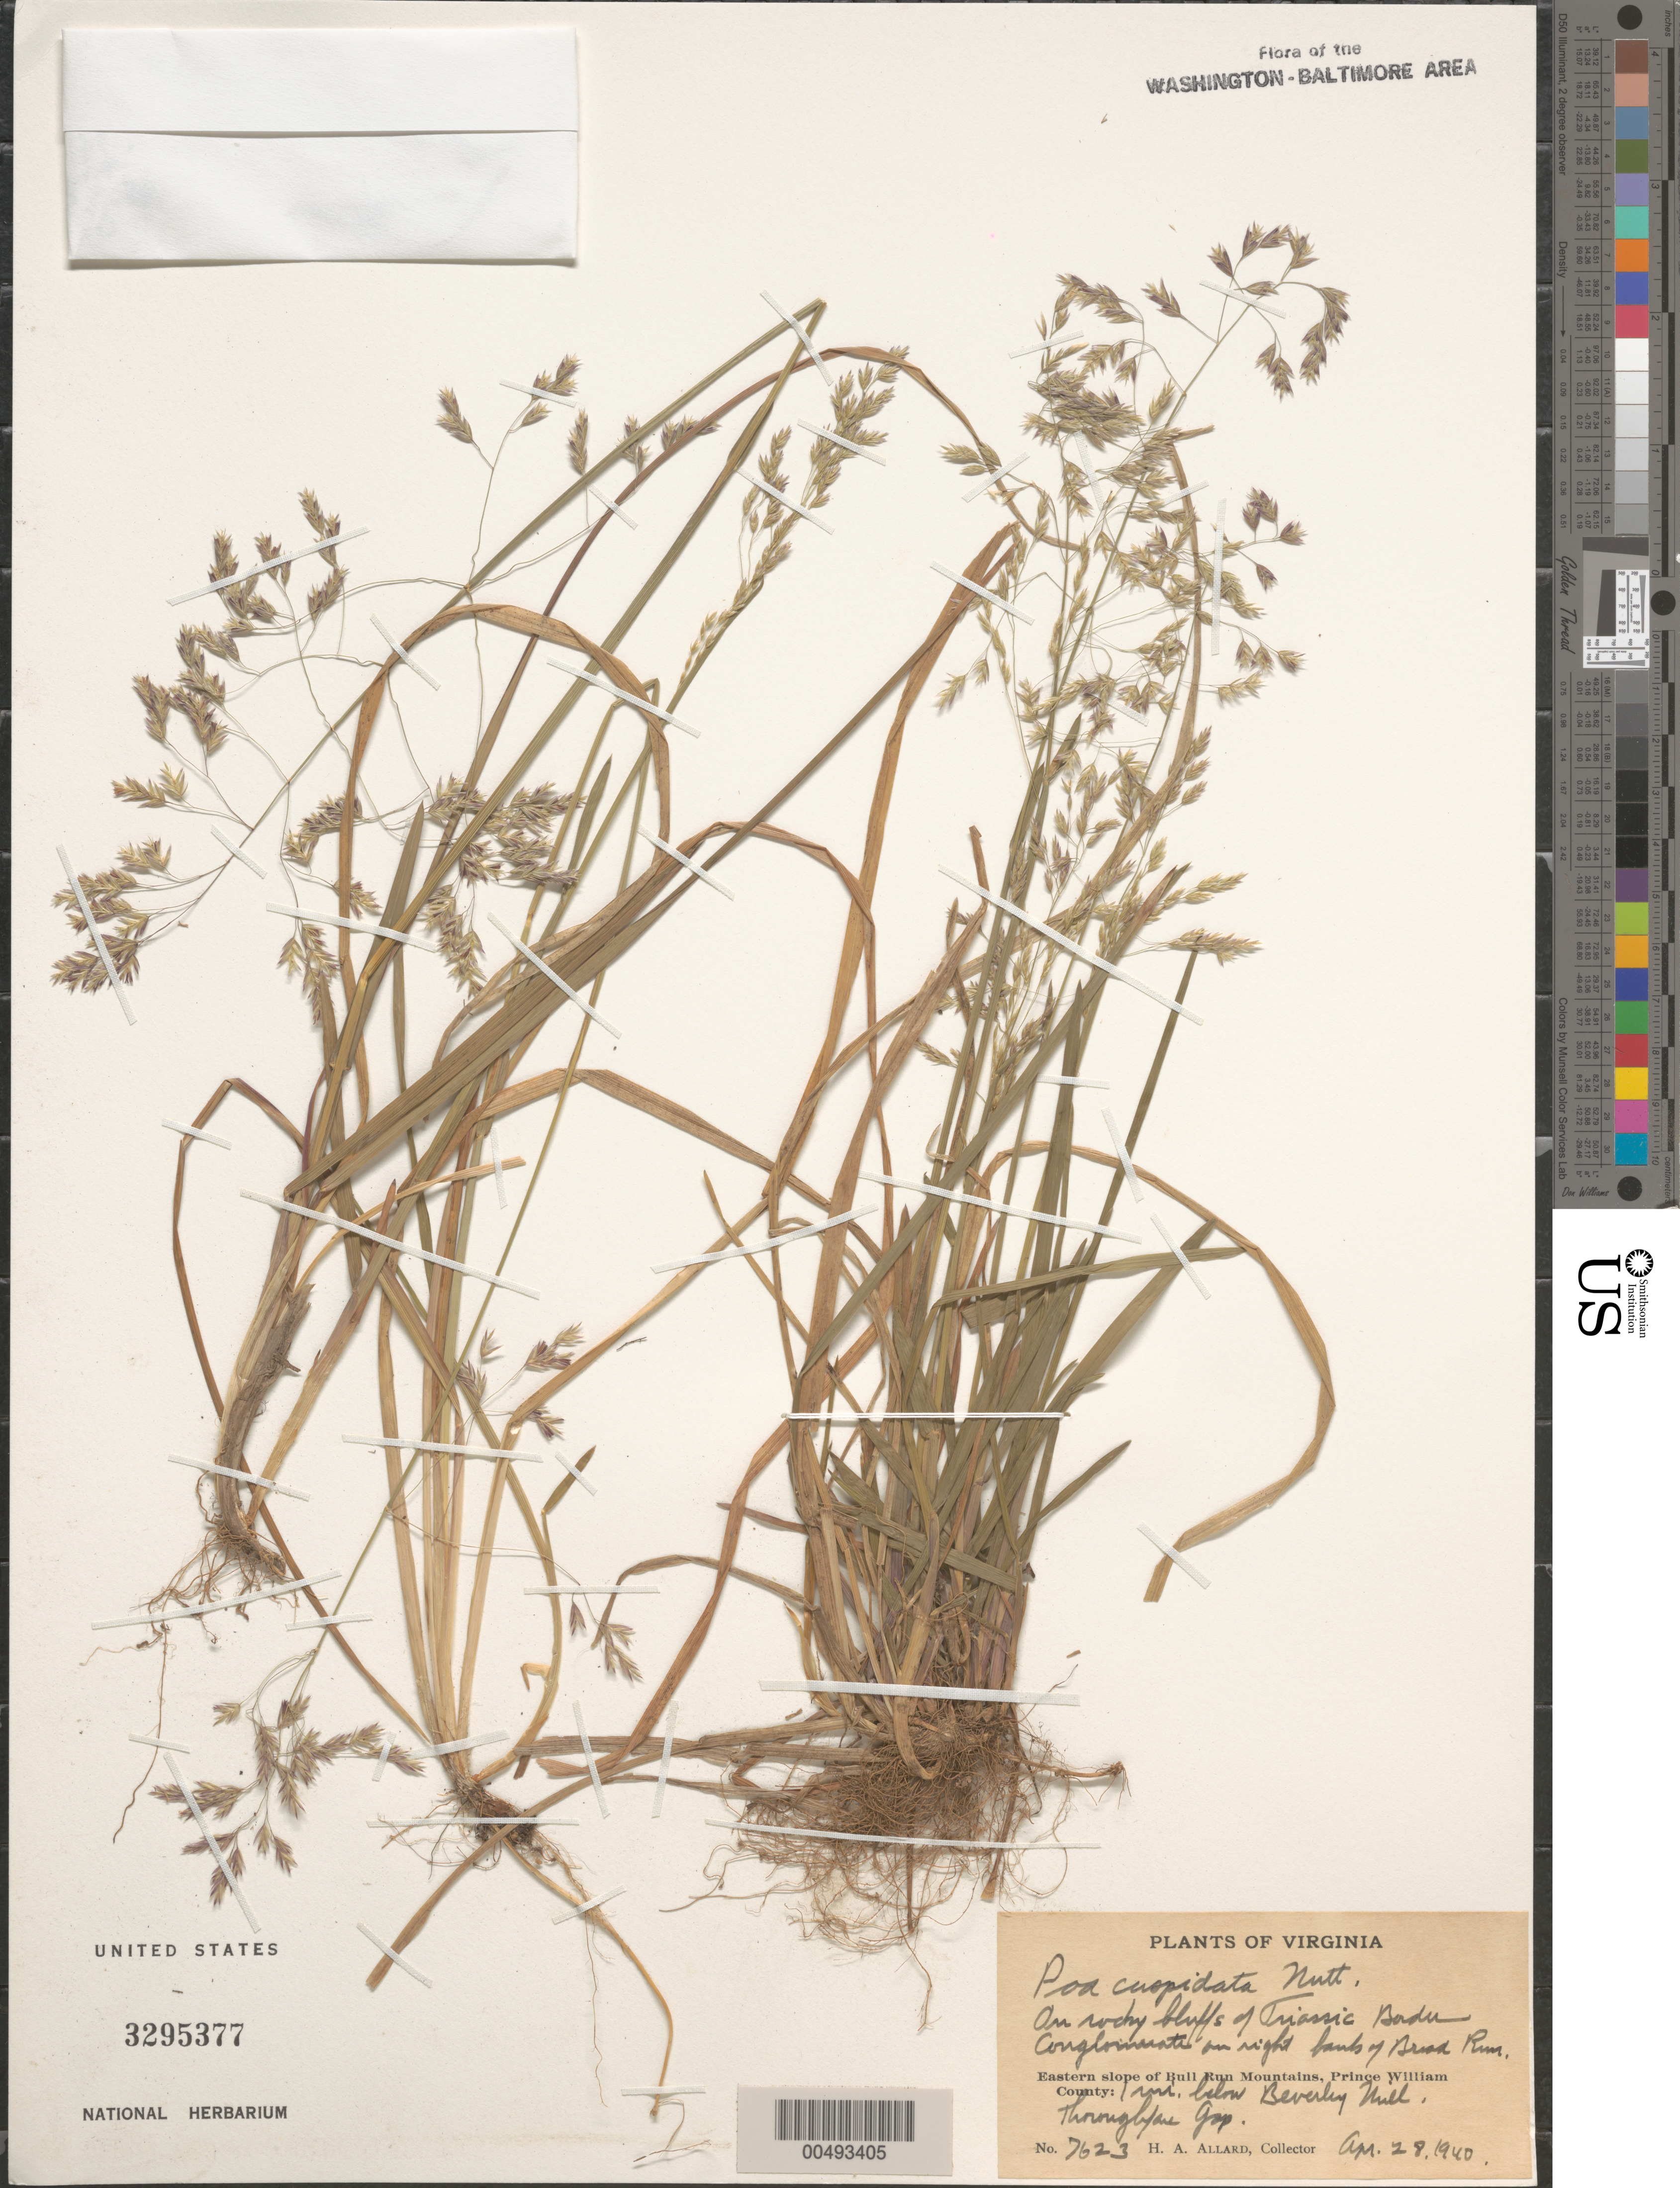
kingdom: Plantae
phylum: Tracheophyta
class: Liliopsida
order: Poales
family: Poaceae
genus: Poa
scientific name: Poa cuspidata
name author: Nutt.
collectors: H. A. Allard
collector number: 7623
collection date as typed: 28 Apr 1940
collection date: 1940-04-28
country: United States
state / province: Virginia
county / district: Prince William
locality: Broad Run, Beverly Mill, Thoroughfare Gap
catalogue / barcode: US 3295377